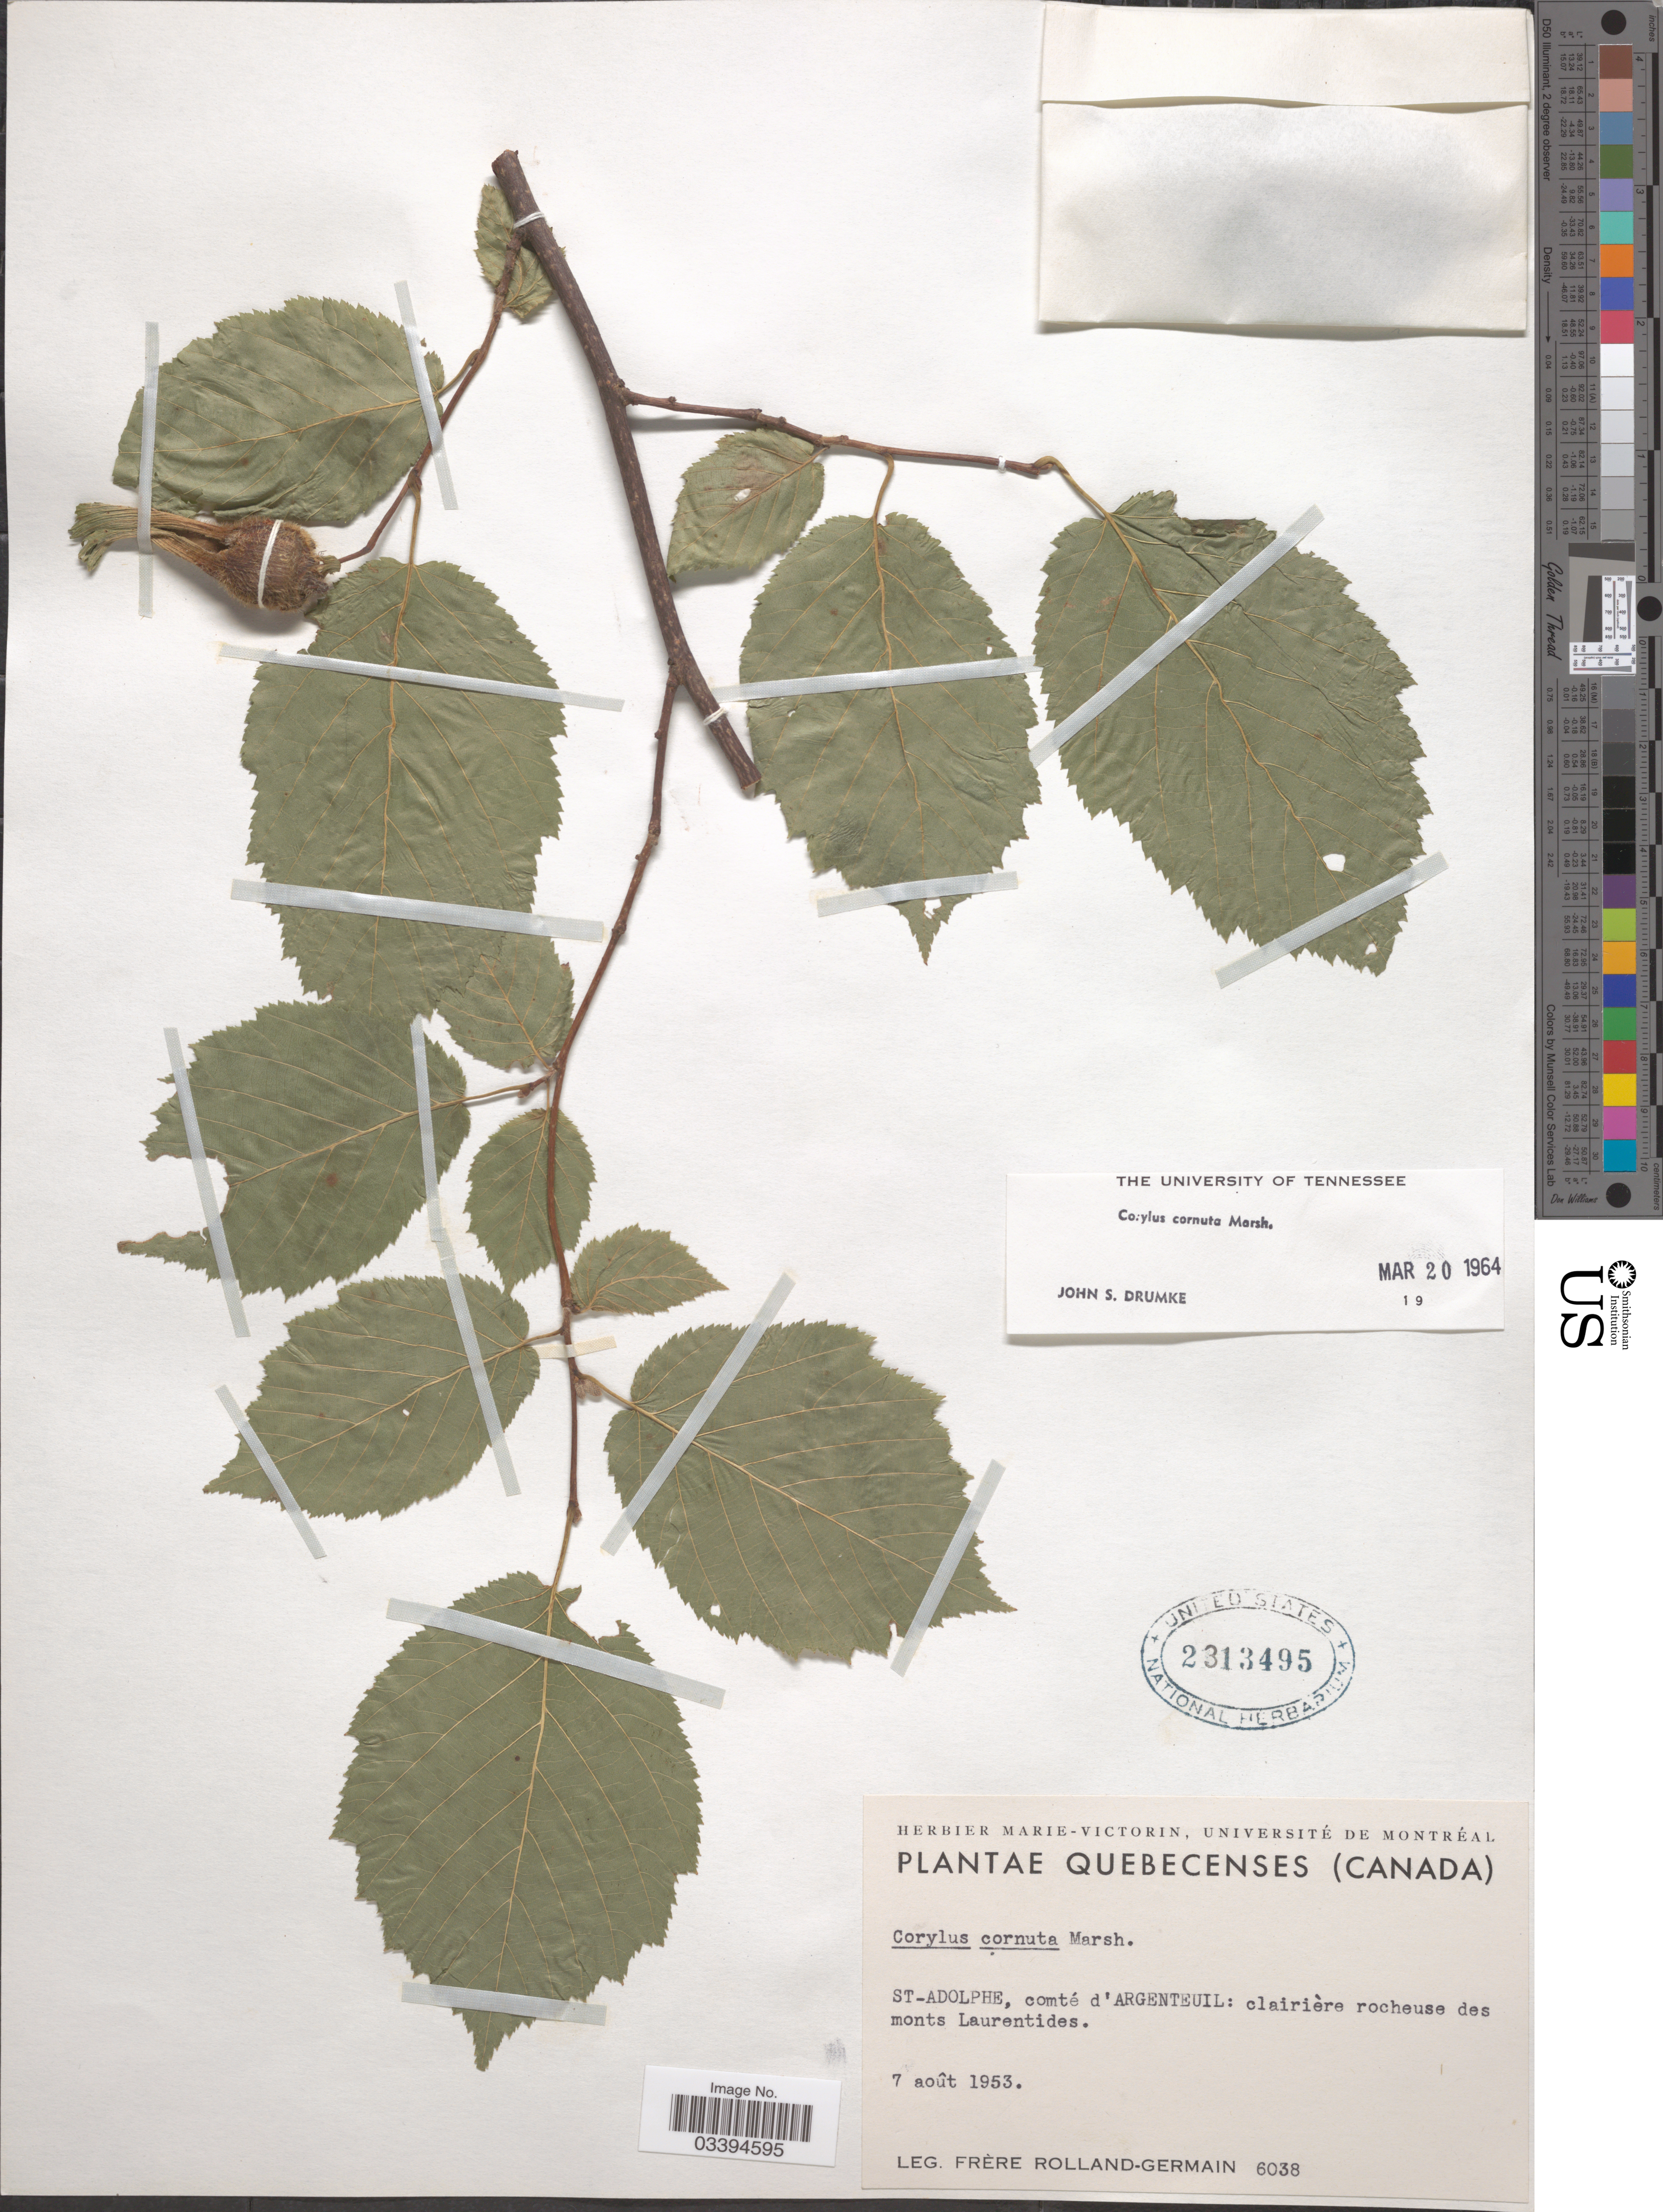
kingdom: Plantae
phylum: Tracheophyta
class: Magnoliopsida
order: Fagales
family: Betulaceae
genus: Corylus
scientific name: Corylus cornuta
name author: Marshall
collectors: Rolland-Germain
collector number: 6038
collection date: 1953-08-07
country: Canada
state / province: Quebec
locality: St-Adolphe, comté d'argenteuil: clairière rocheuse des monts Laurentides.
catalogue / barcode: US 2313495